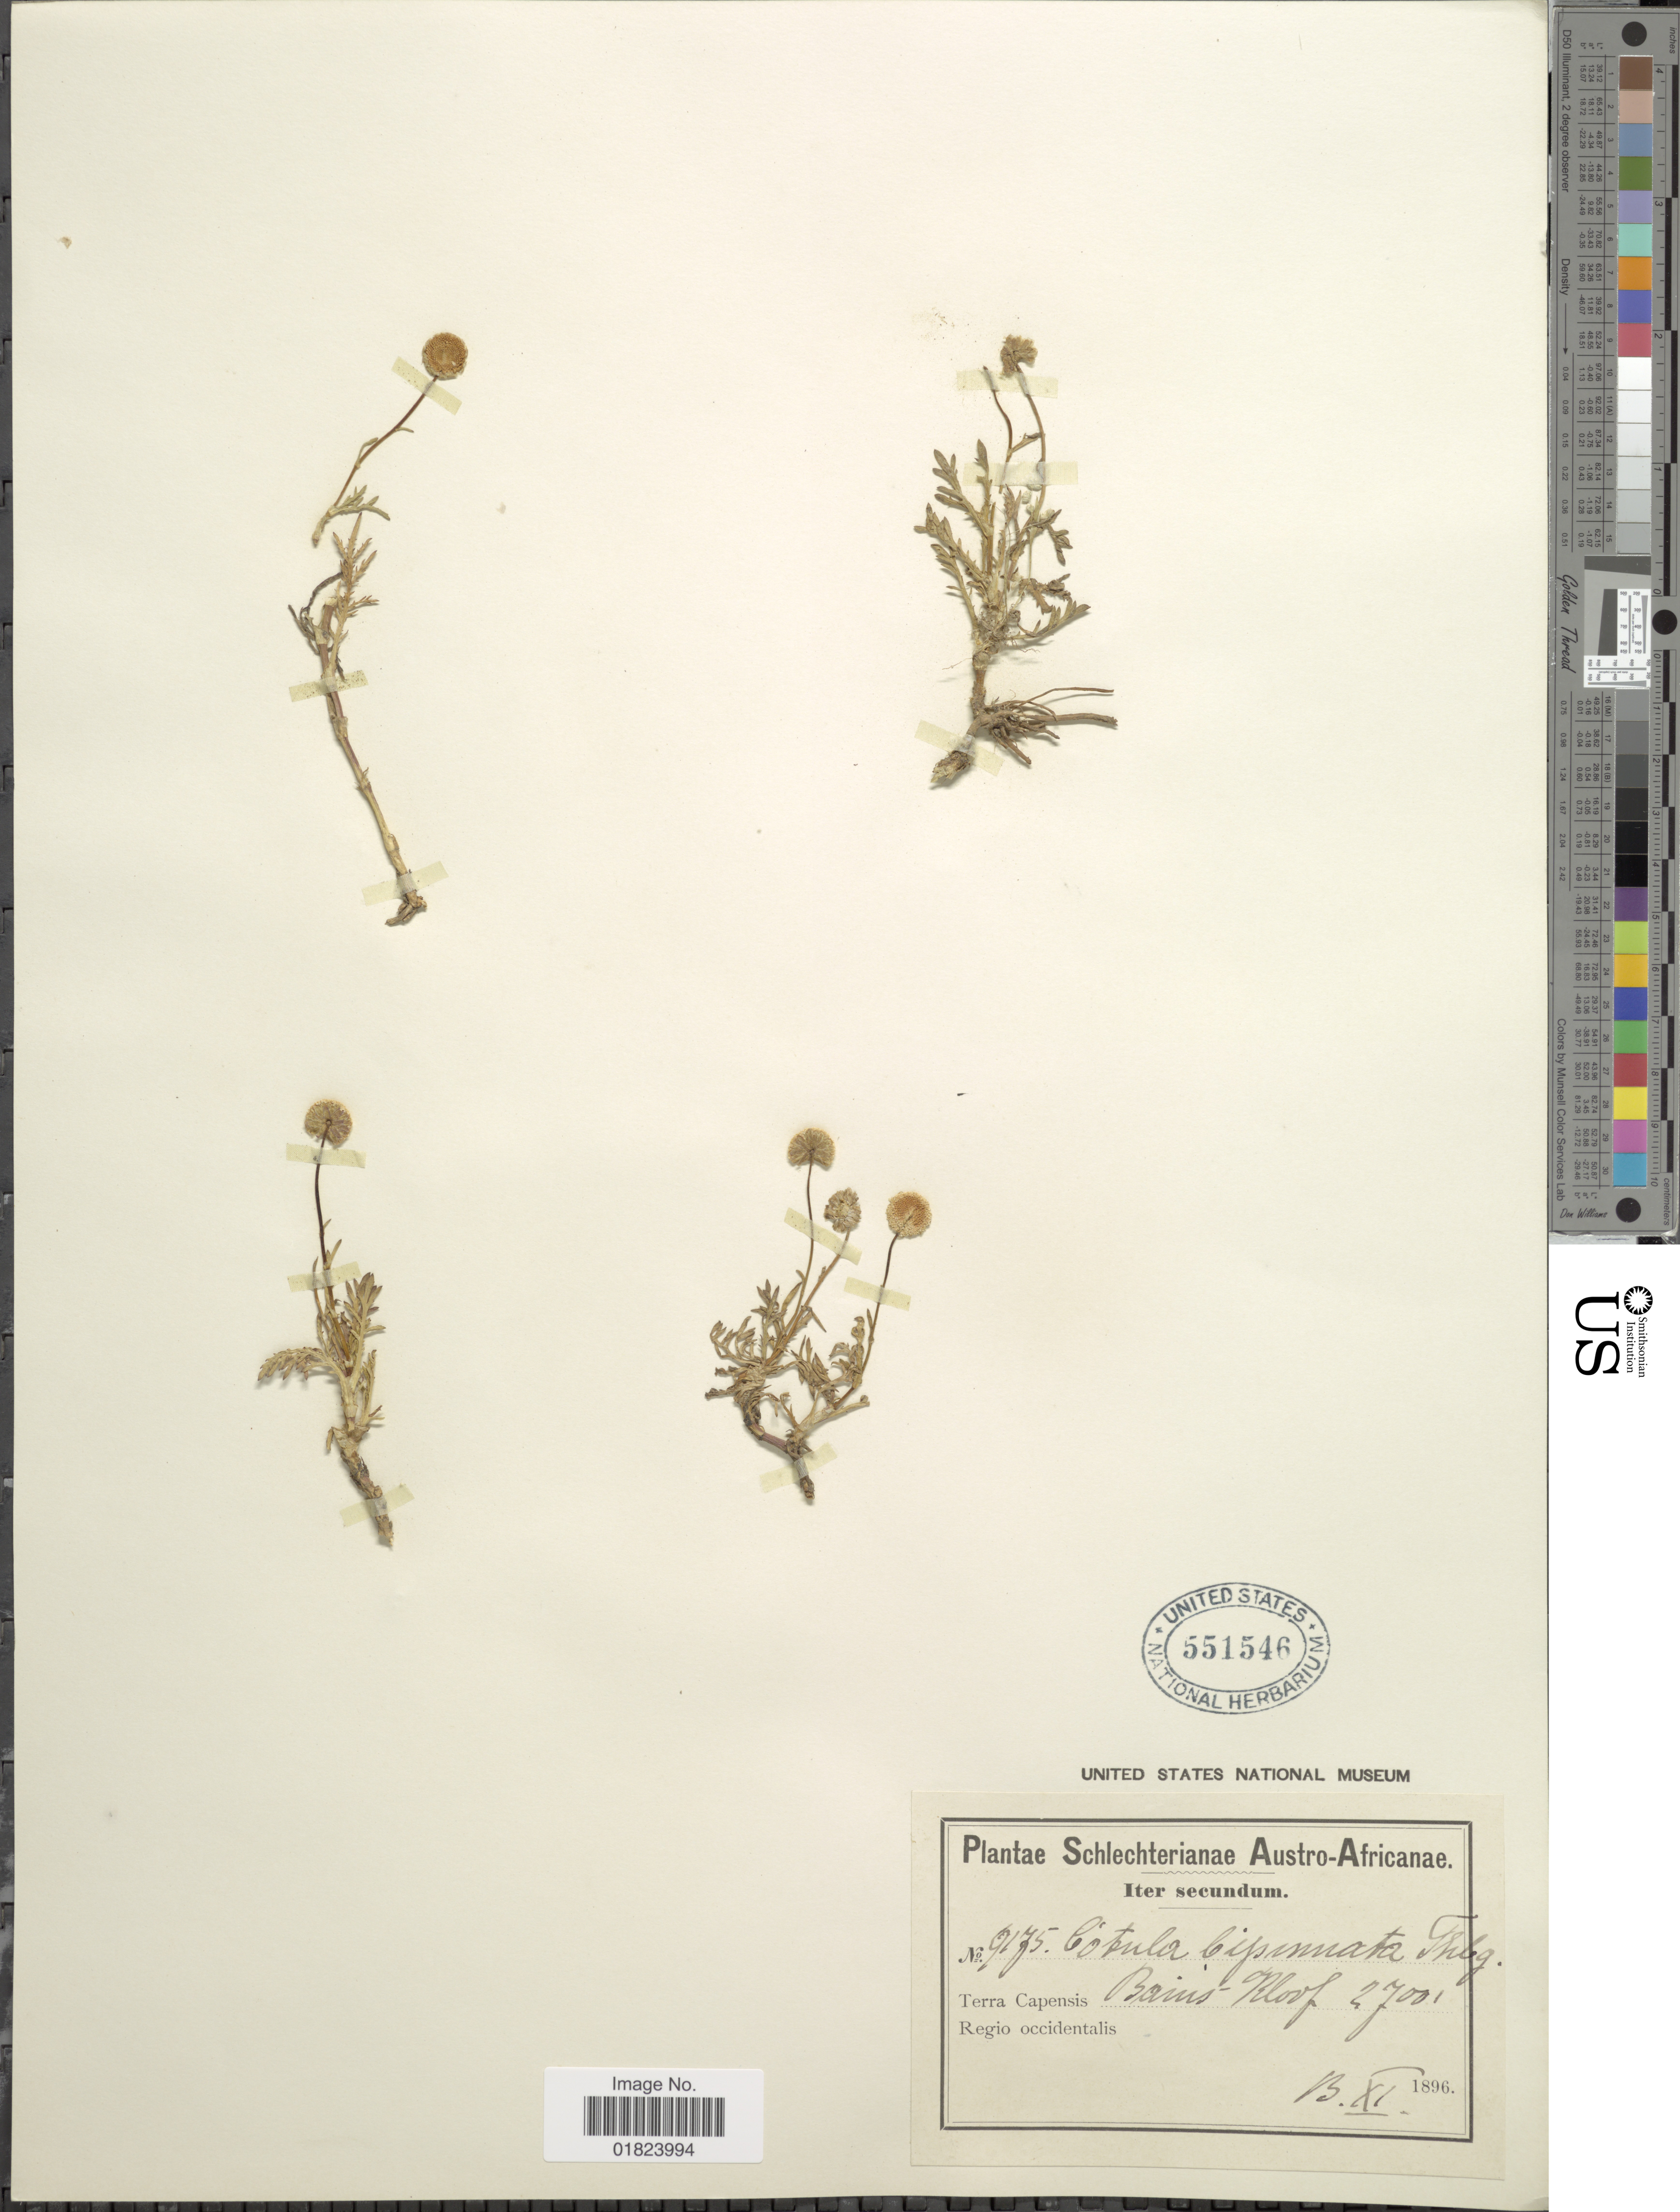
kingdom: Plantae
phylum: Tracheophyta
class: Magnoliopsida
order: Asterales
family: Asteraceae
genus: Cotula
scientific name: Cotula bipinnata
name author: Thunb.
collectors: Schlechter, --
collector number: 9175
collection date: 1896-11-13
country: South Africa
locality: Austro-Africanae, Iter secundum, Terra Capensis, Regio occidentalis, Bains Kloof.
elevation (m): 823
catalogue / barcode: US 51546